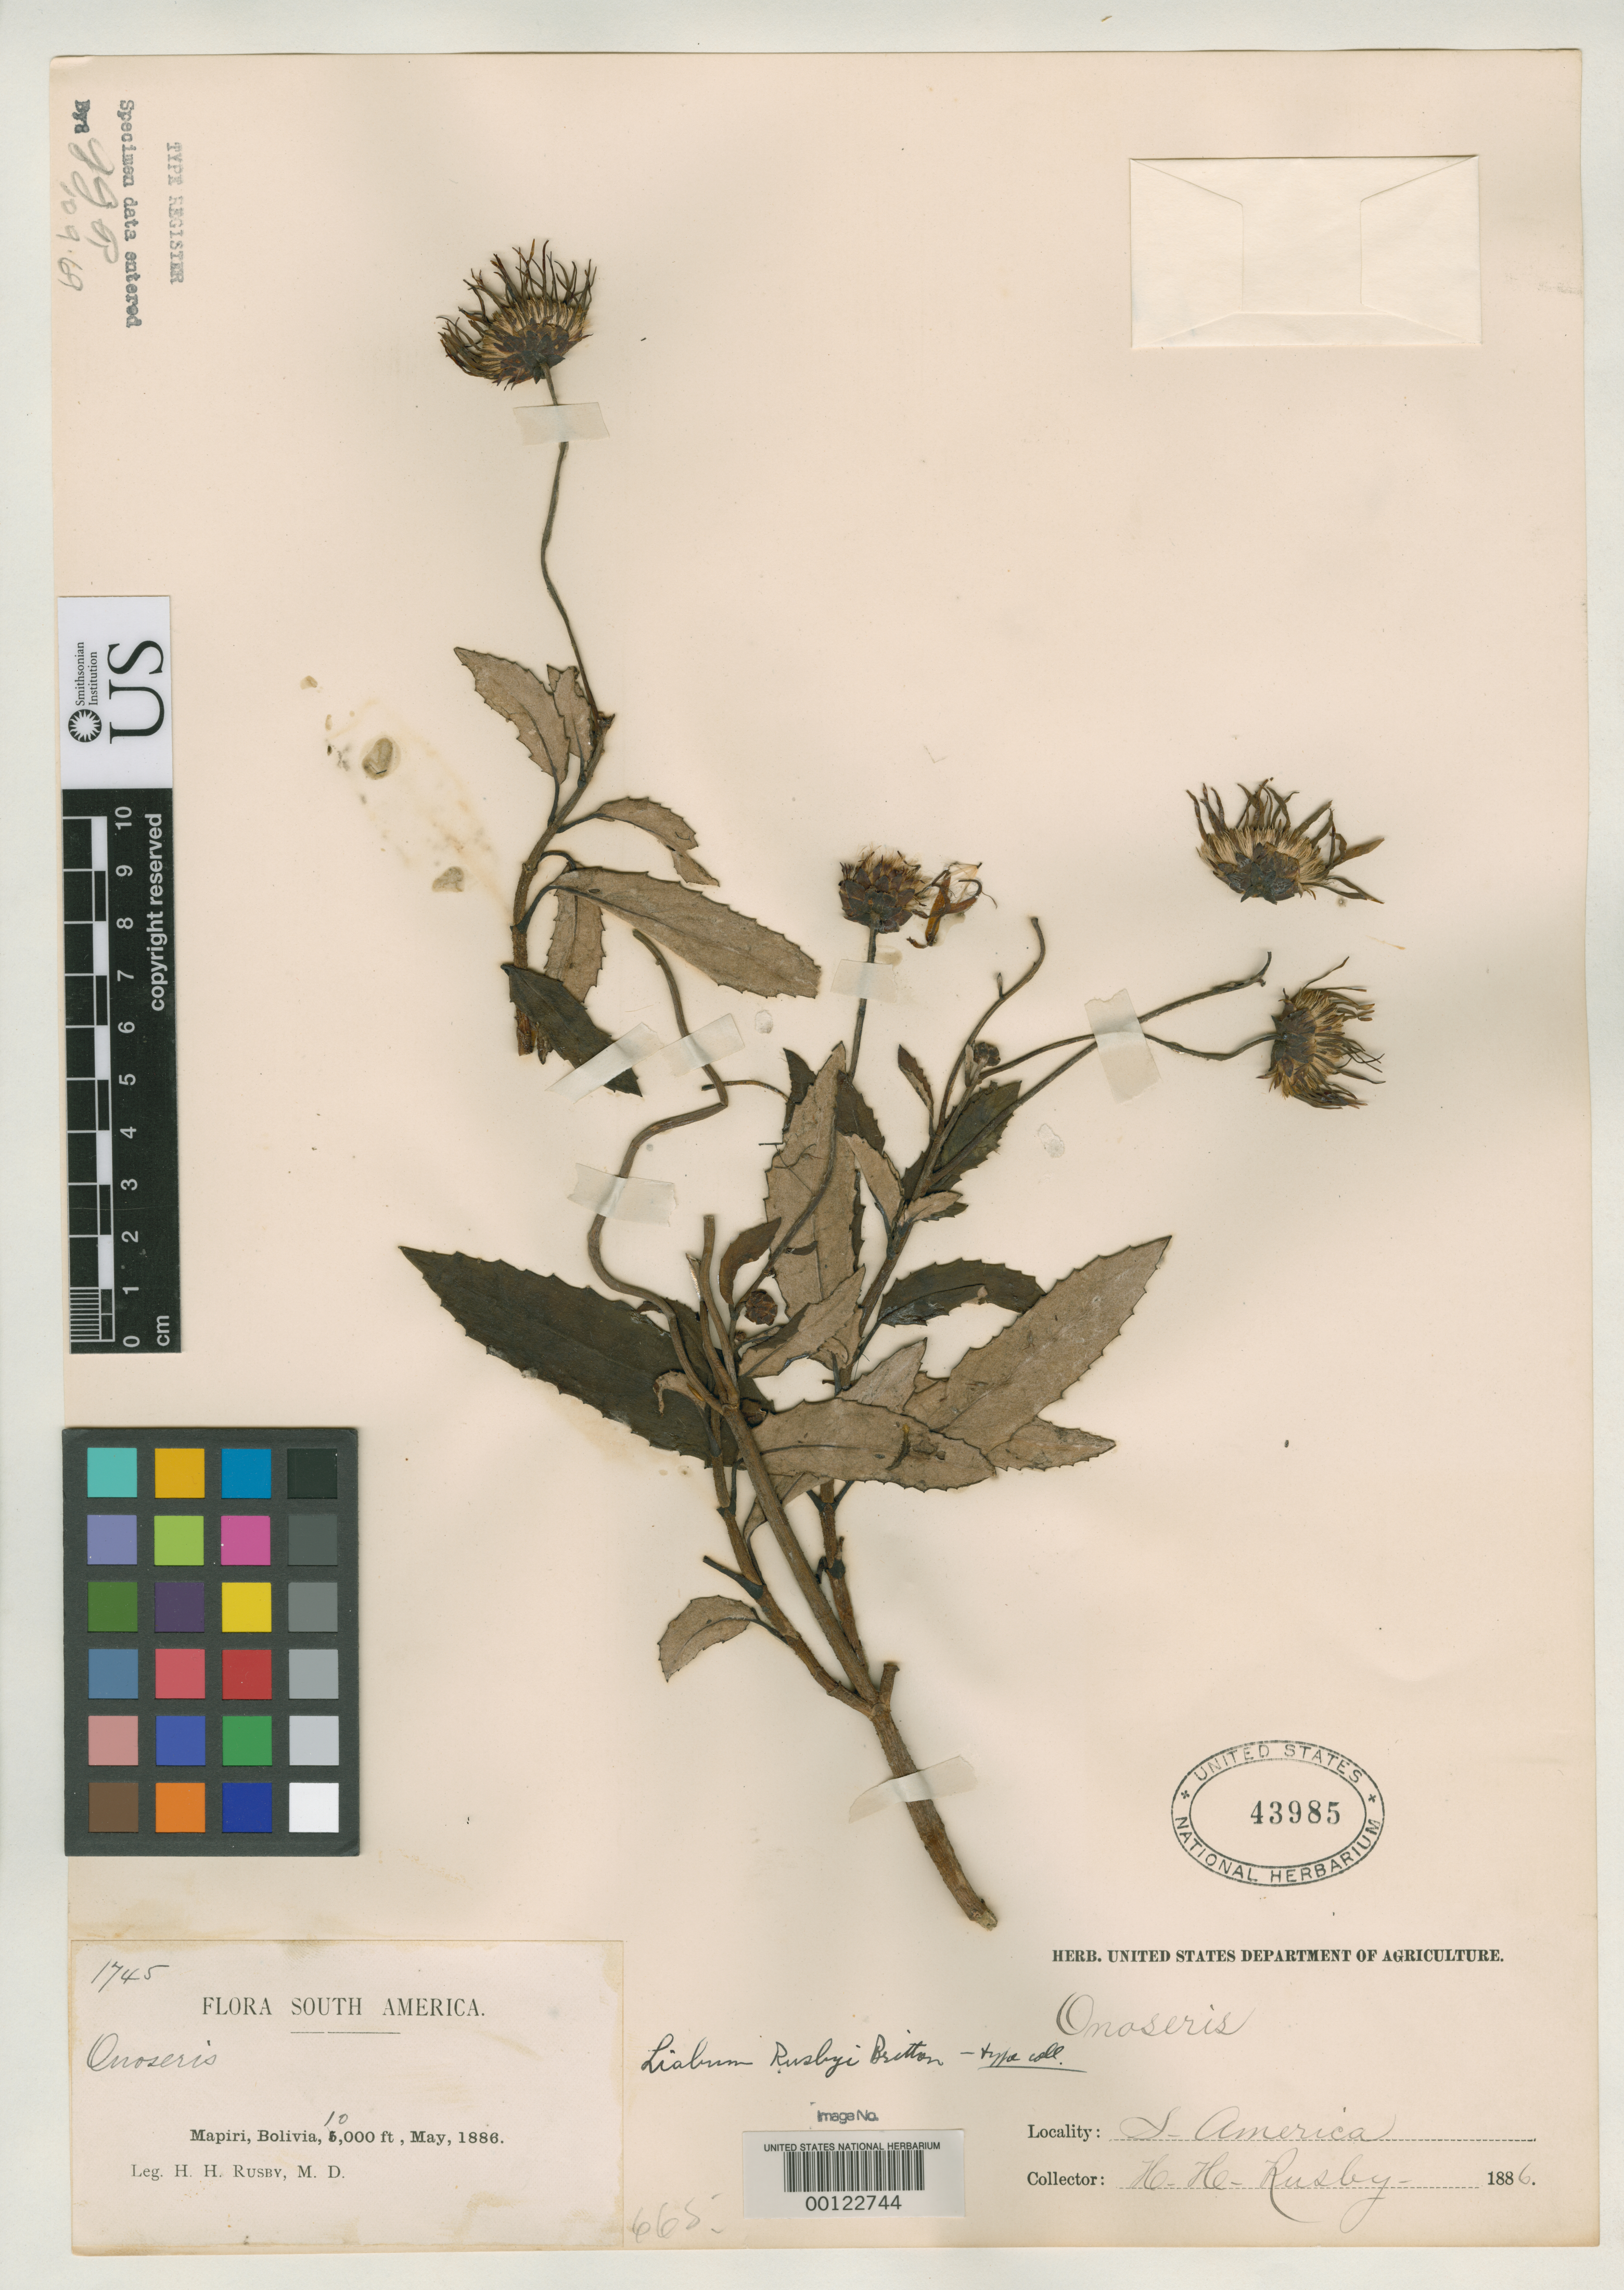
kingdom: Plantae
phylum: Tracheophyta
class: Magnoliopsida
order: Asterales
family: Asteraceae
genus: Liabum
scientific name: Liabum rusbyi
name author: Britton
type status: Isotype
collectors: H. H. Rusby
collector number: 1745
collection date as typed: May 1886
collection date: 1886-05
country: Bolivia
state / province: La Páz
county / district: Larecaja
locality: Mapiri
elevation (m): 3048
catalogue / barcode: US 43985